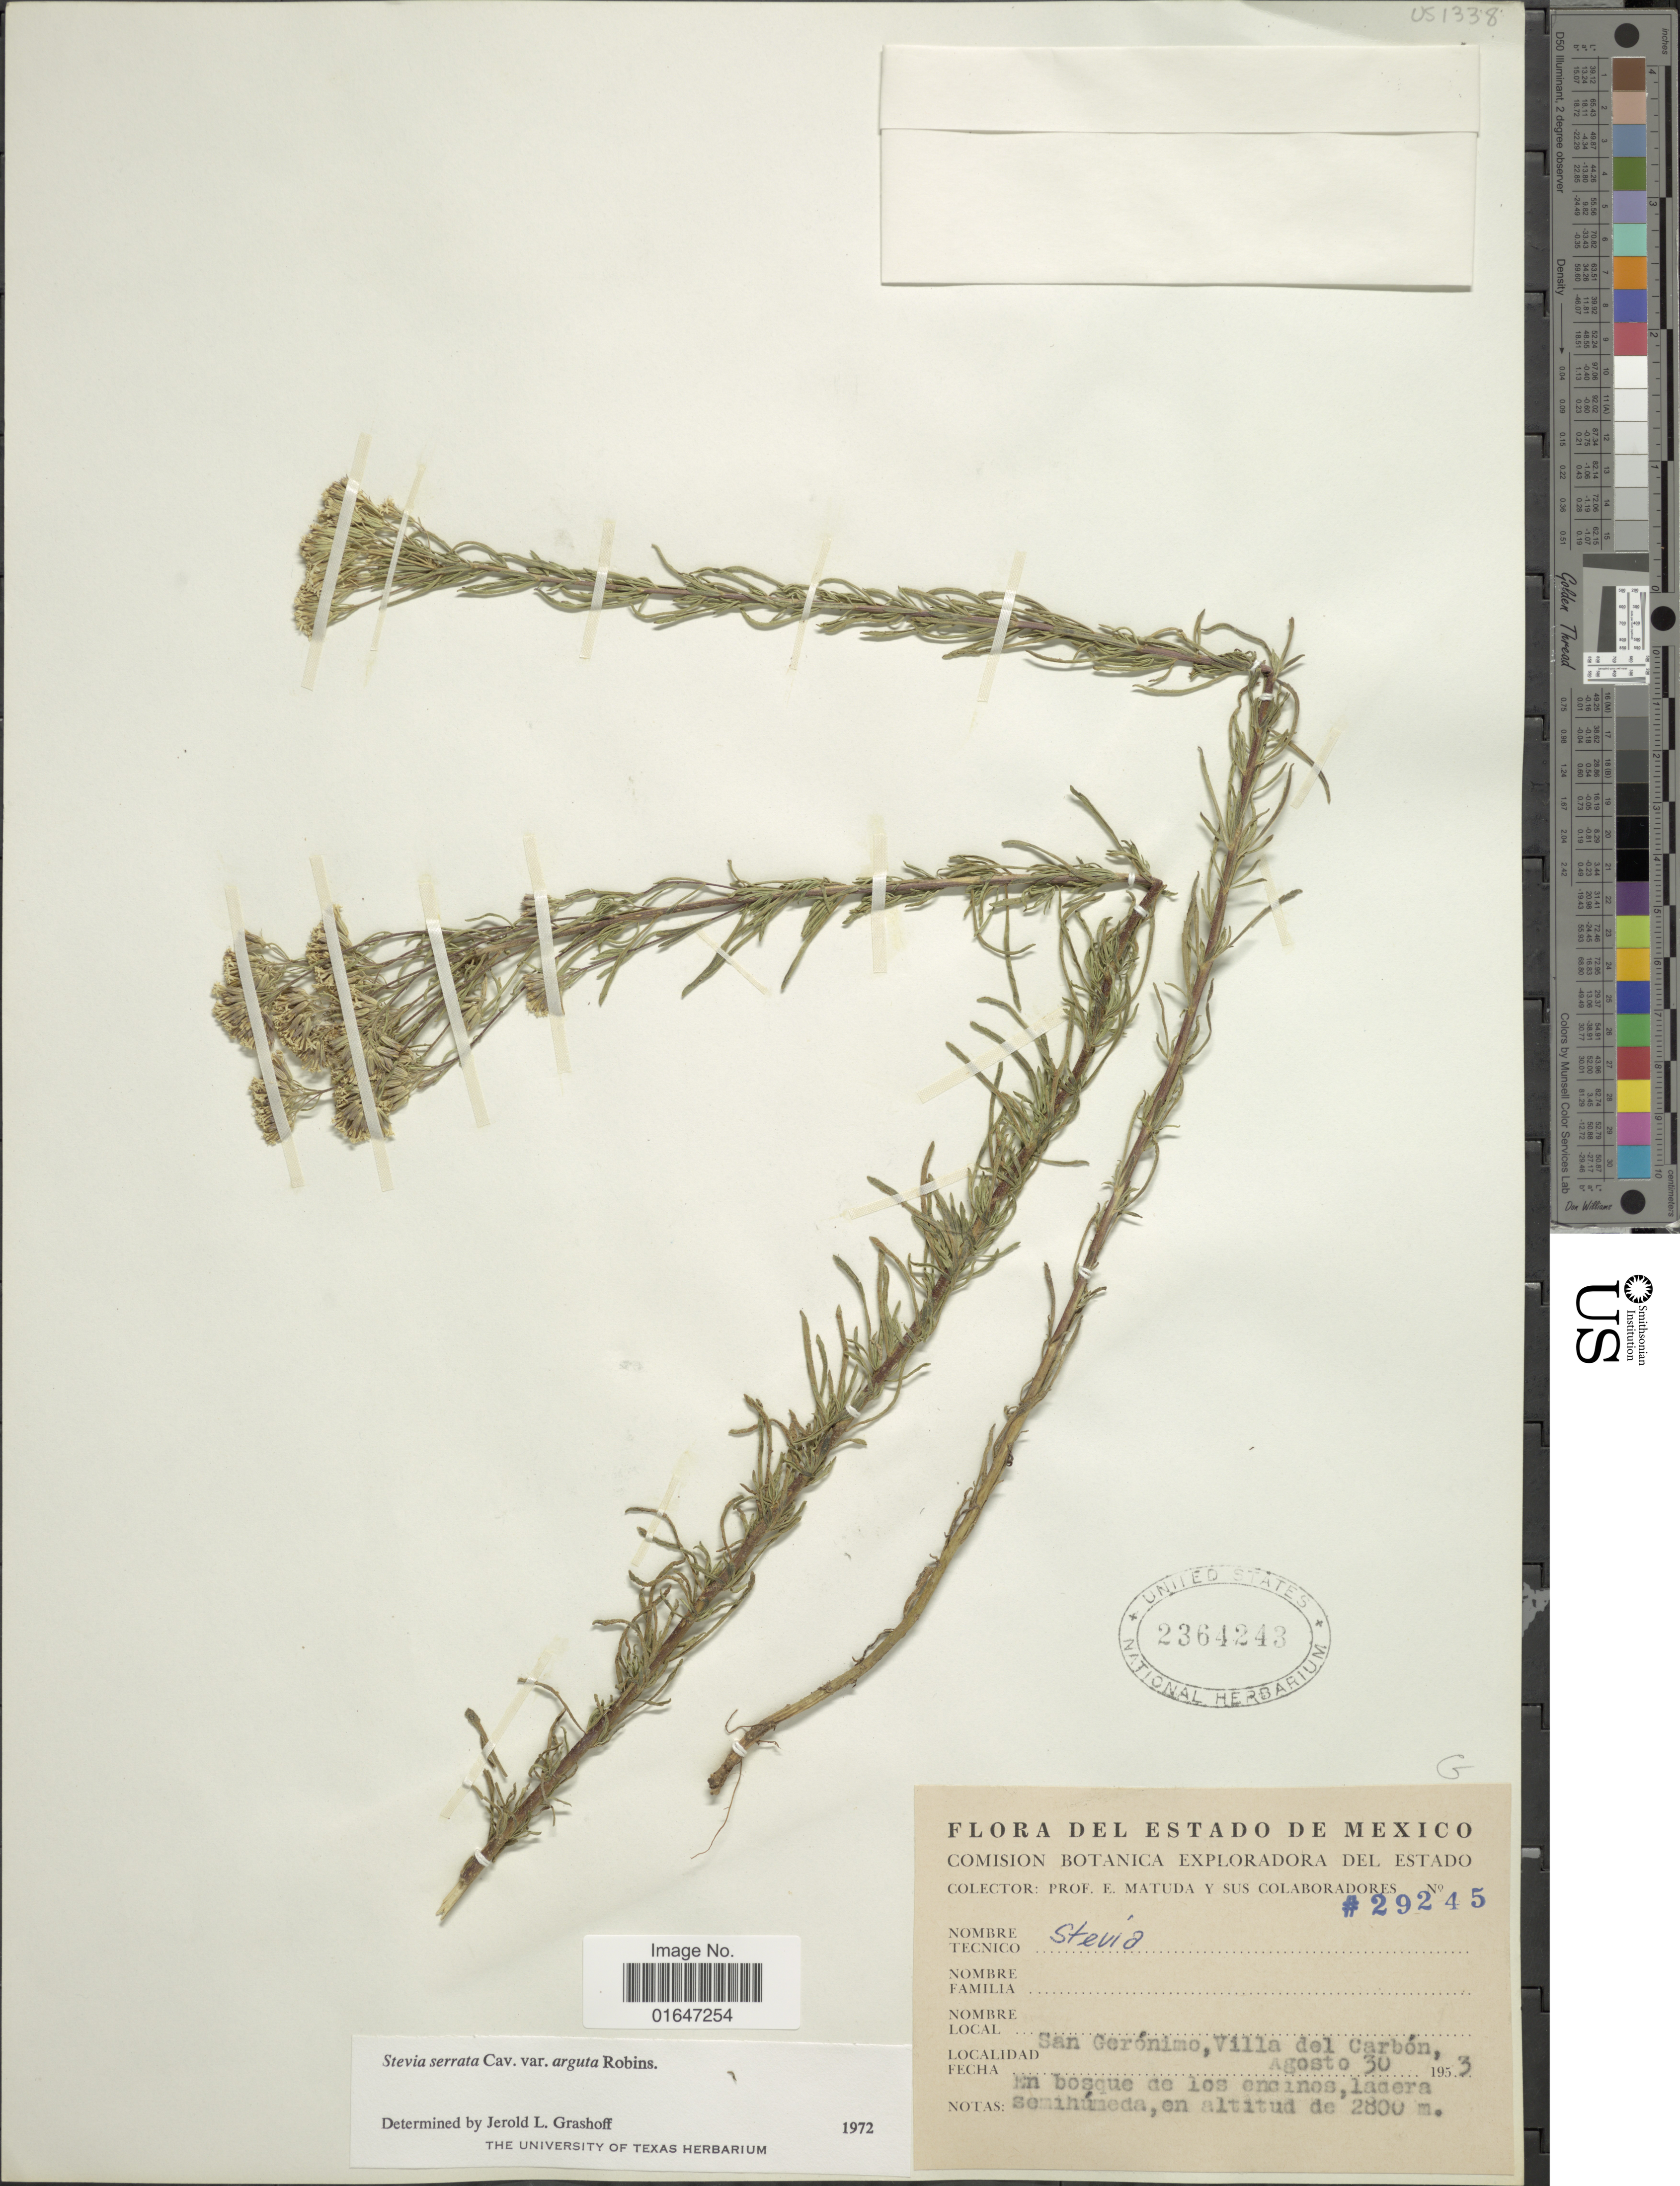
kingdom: Plantae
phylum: Tracheophyta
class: Magnoliopsida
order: Asterales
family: Asteraceae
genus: Stevia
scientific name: Stevia serrata var. arguta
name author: B.L. Rob.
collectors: E. Matuda & et al.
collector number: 29245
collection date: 1953-08-30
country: Mexico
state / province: México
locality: San Geronimo, Villa del Carbon.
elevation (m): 2800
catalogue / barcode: US 2364243